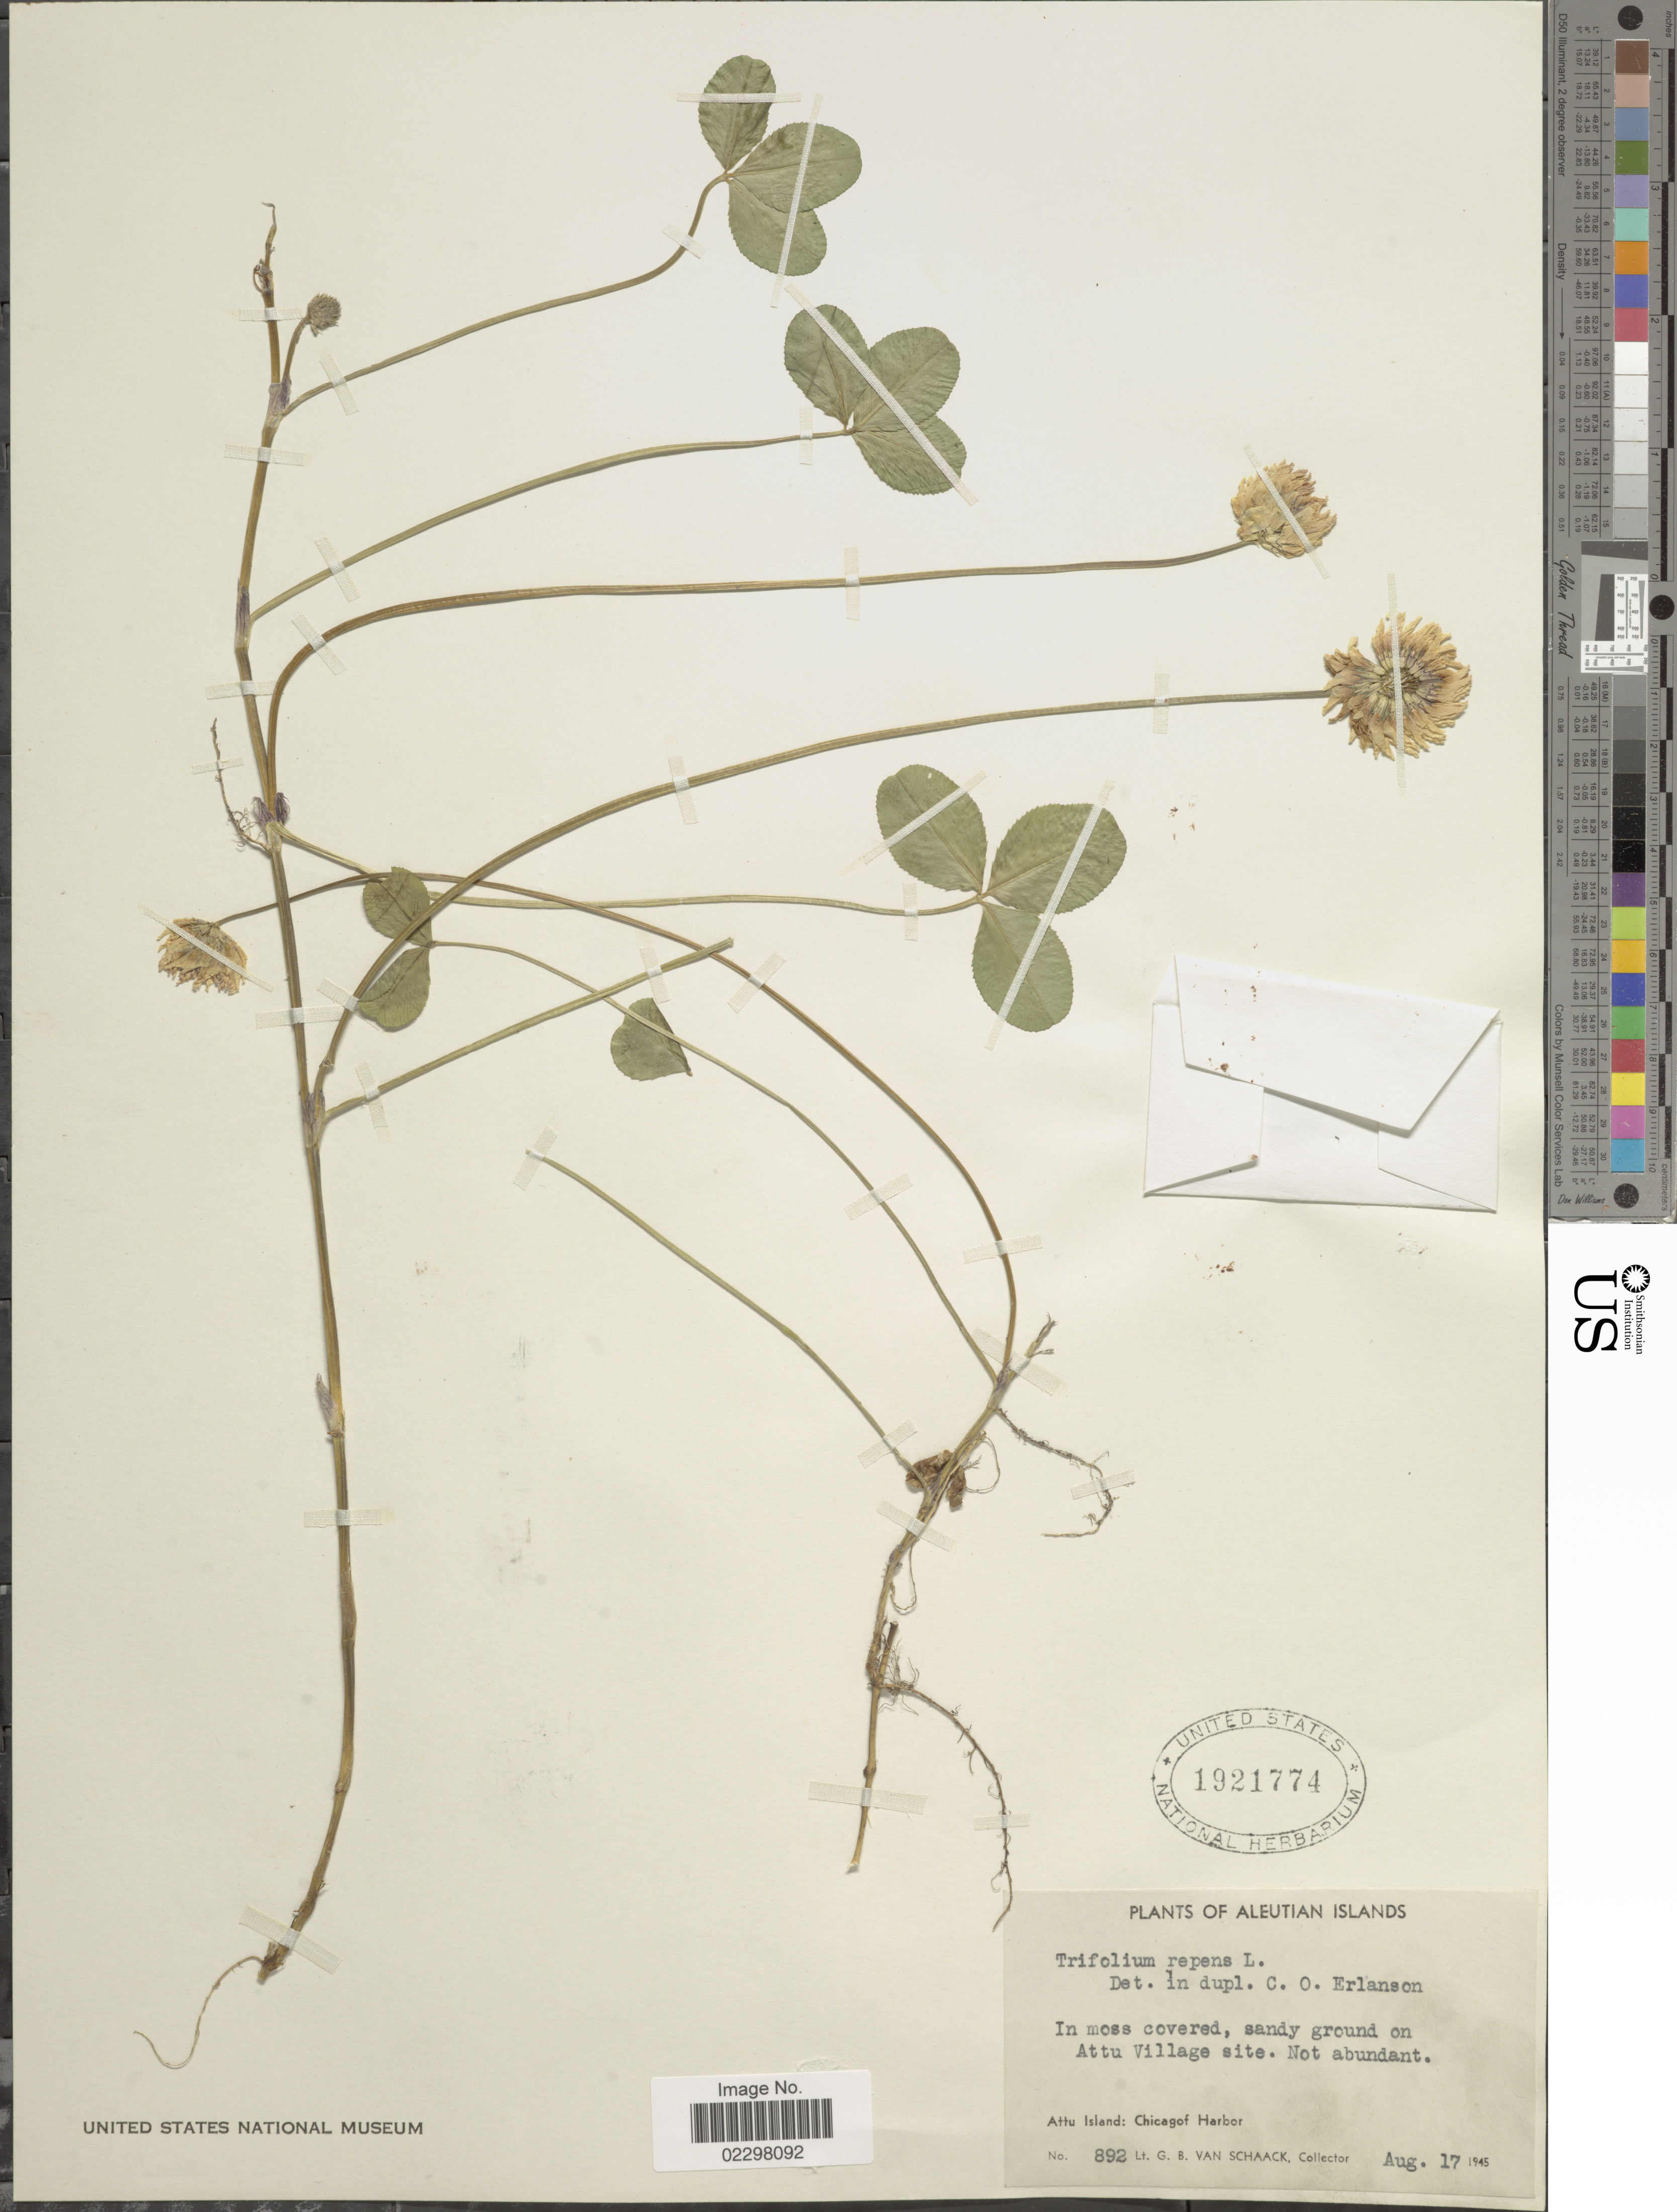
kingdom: Plantae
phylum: Tracheophyta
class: Magnoliopsida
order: Fabales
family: Fabaceae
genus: Trifolium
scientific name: Trifolium repens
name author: L.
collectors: G. Van Schaack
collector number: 892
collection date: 1945-08-17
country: United States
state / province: Alaska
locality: Aleutian Islands, Attu Island: Chicagof Harbor, in moss covered, sandy ground on Attu Village site.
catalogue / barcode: US 1921774